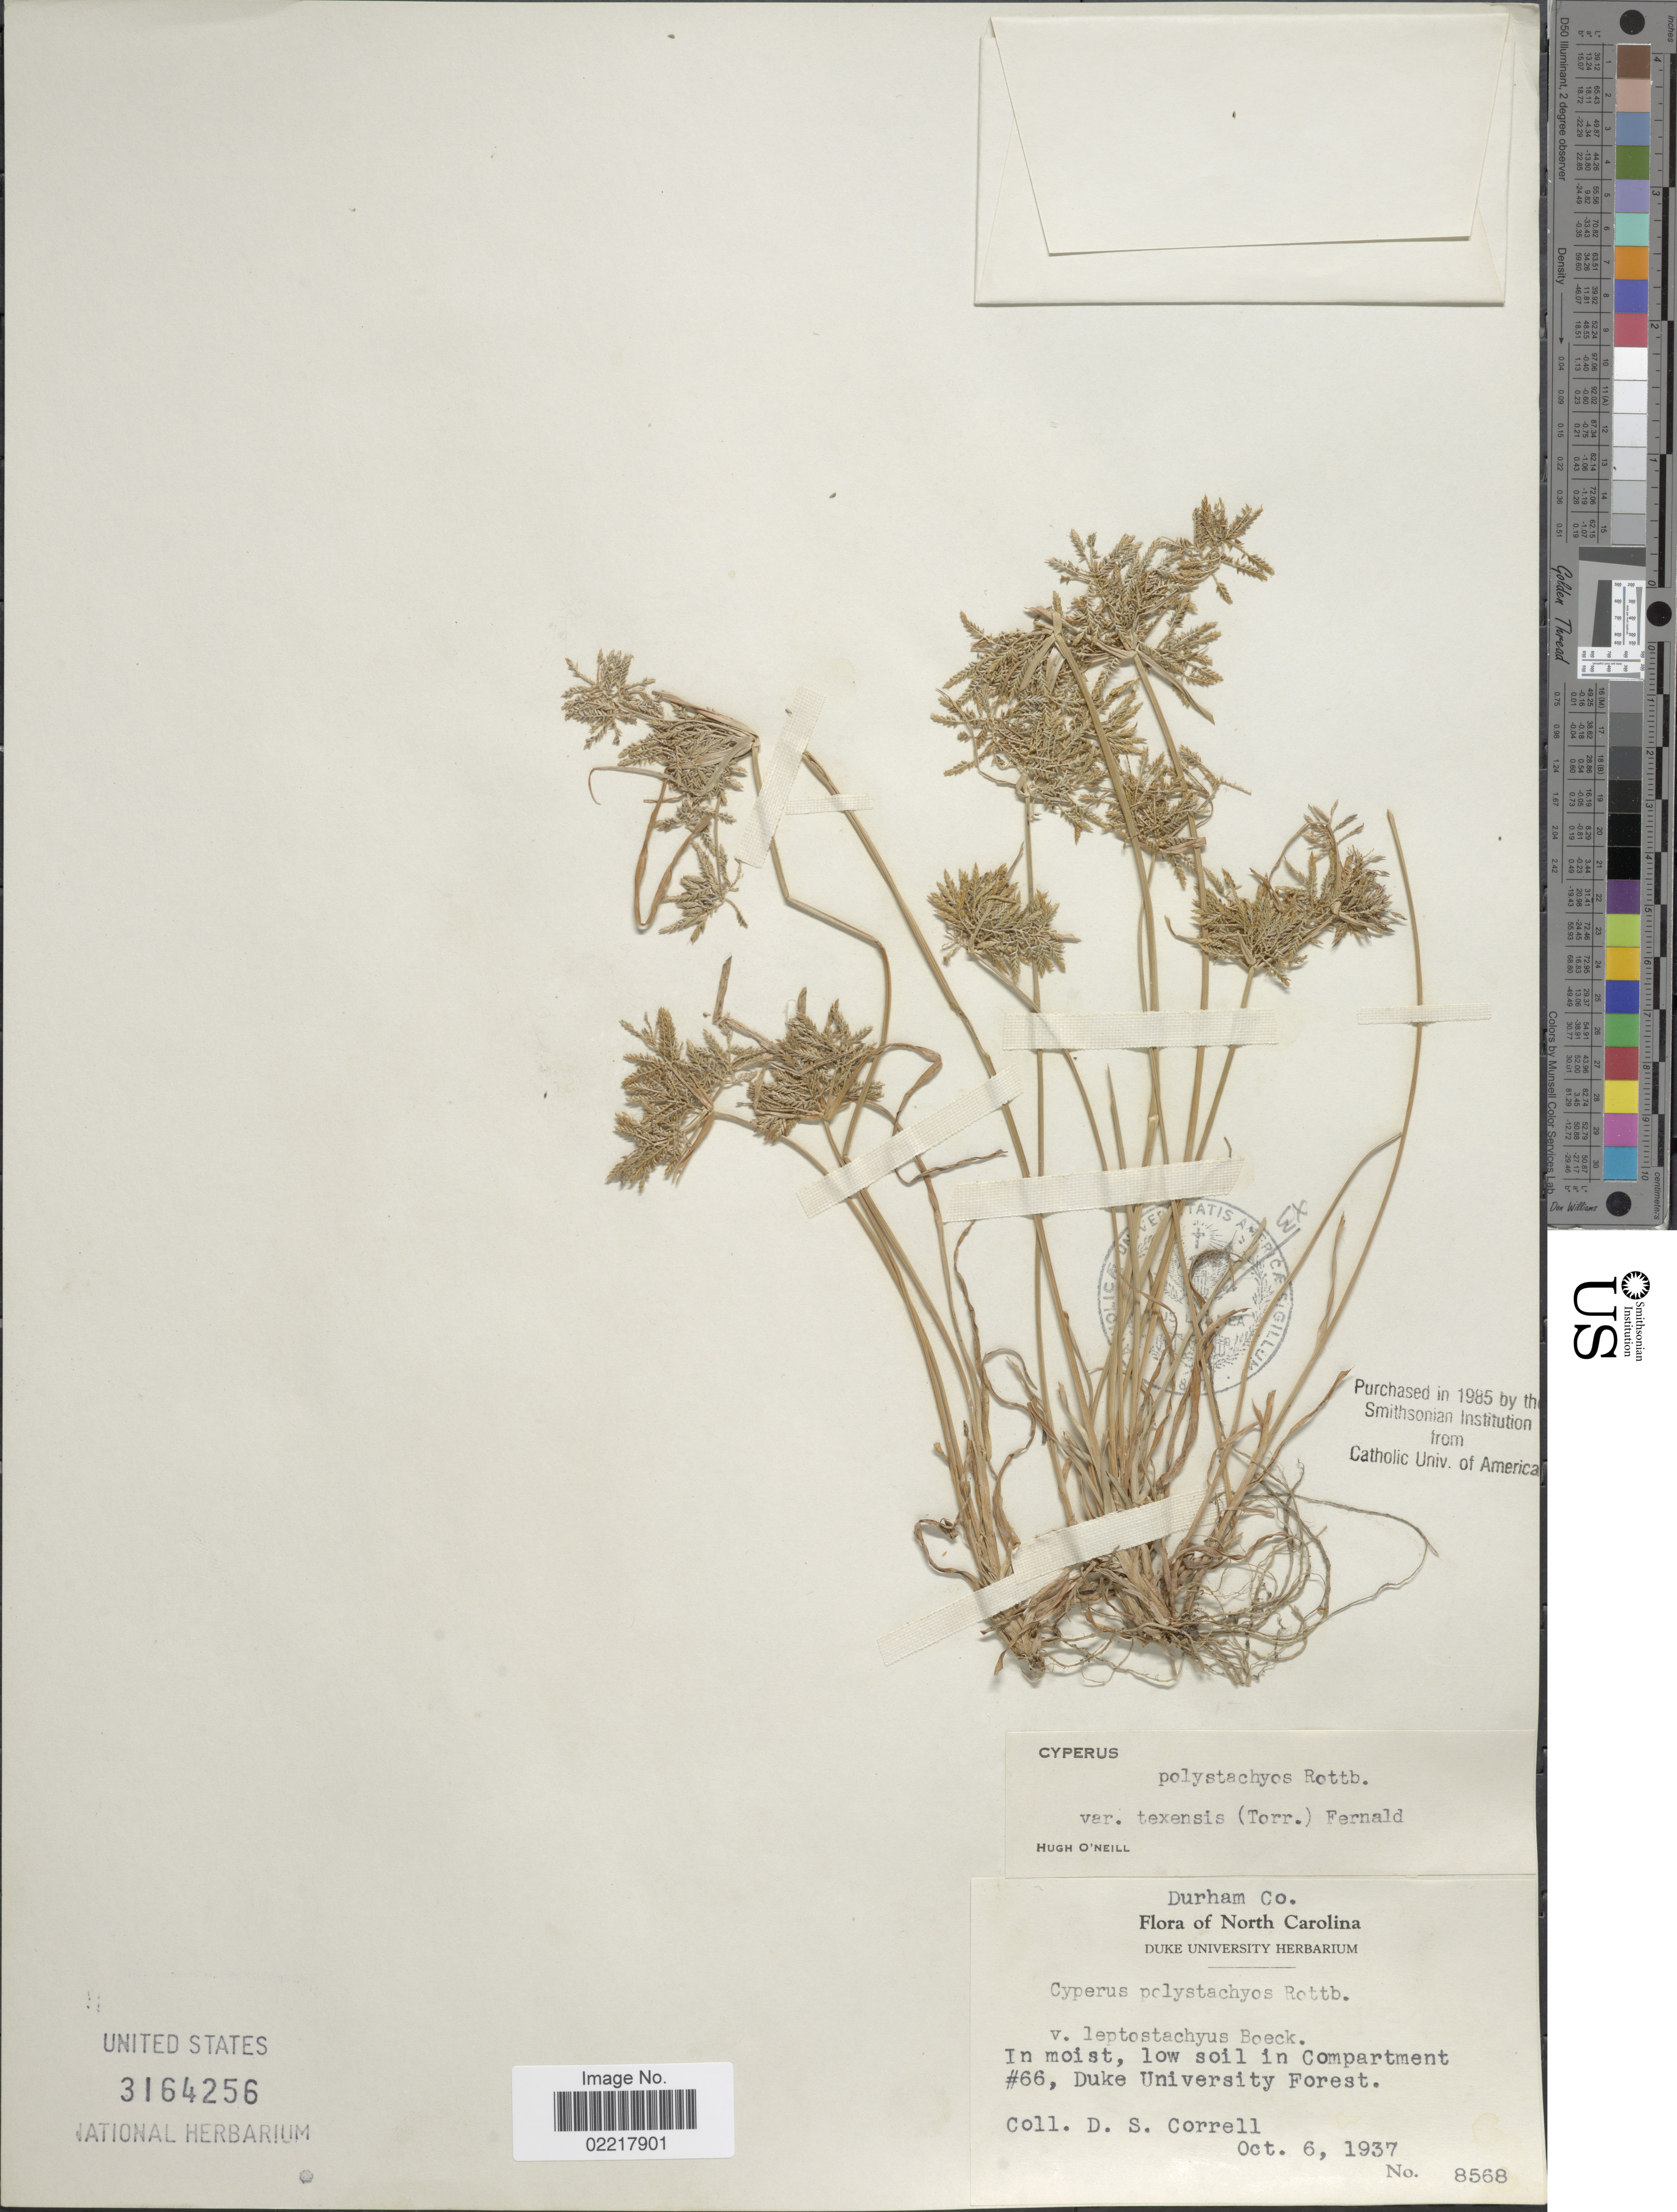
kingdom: Plantae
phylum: Tracheophyta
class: Liliopsida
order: Poales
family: Cyperaceae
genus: Cyperus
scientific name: Cyperus polystachyos var. texensis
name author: (Torr.) Fernald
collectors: D. S. Correll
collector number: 8568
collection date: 1937-10-06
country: United States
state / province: North Carolina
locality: Durham Co, In moist, low soil in Compartment #66, Duke University Forest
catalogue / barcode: US 3164256